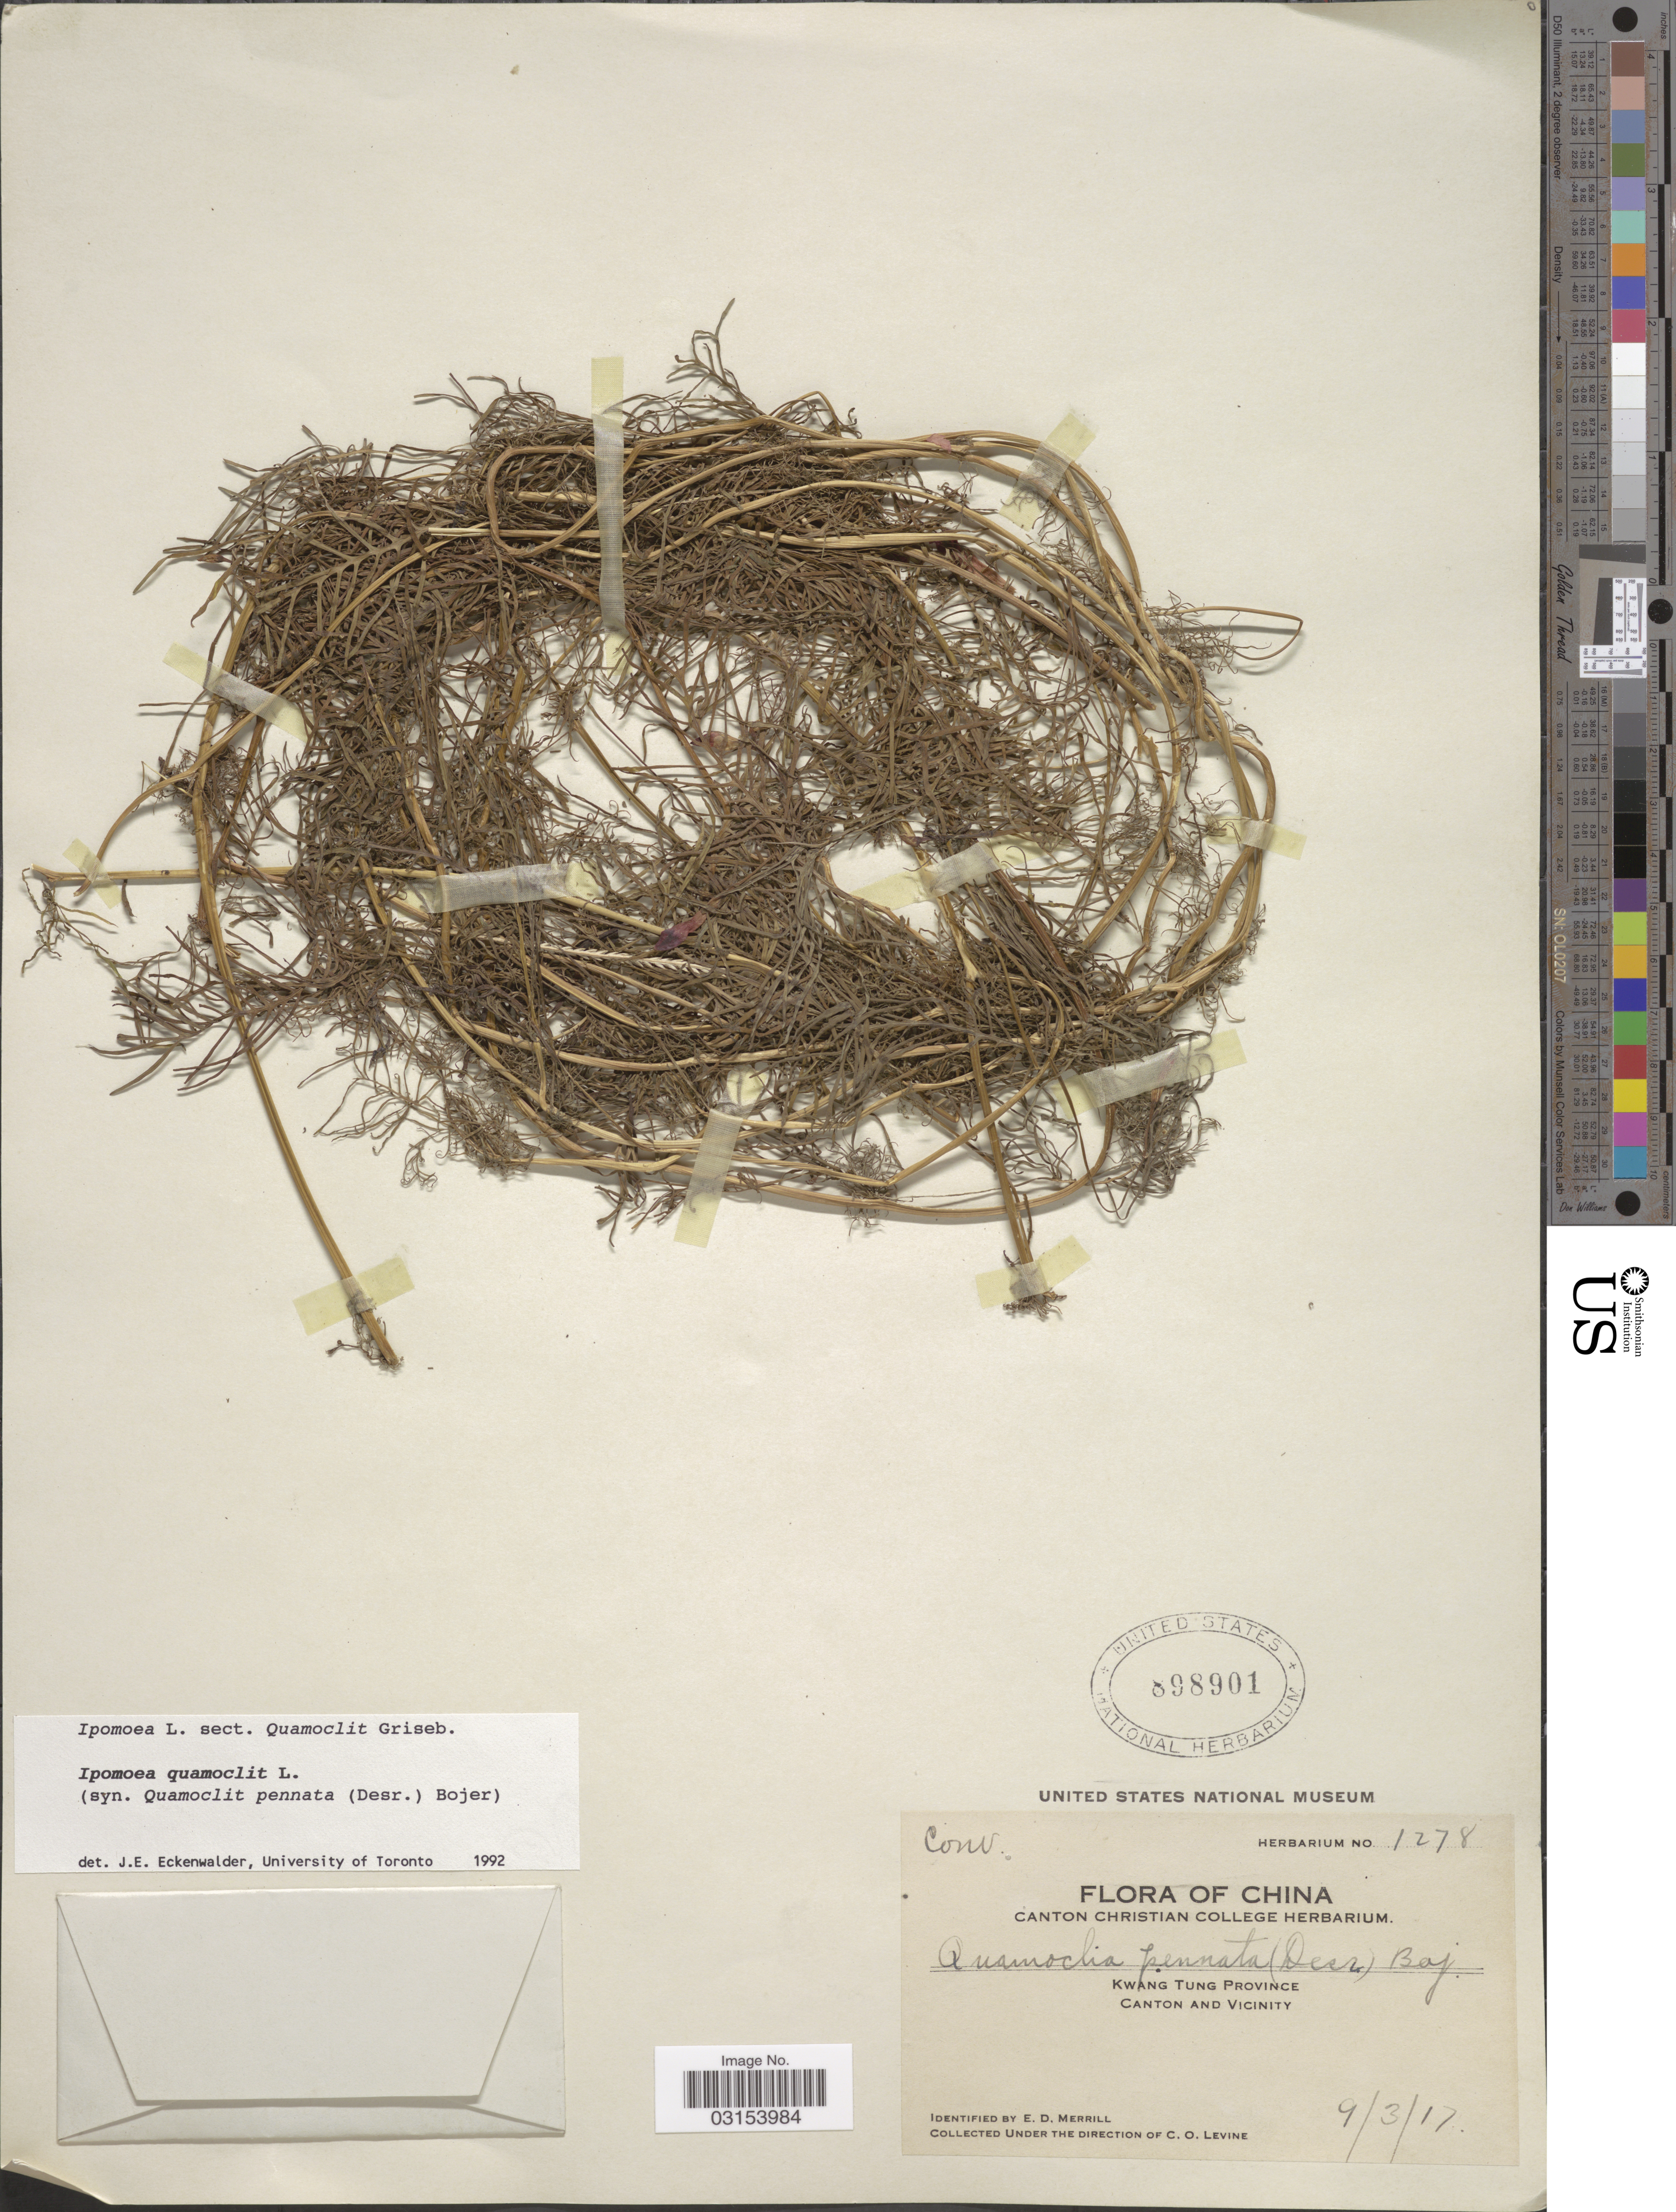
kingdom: Plantae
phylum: Tracheophyta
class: Magnoliopsida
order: Solanales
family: Convolvulaceae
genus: Ipomoea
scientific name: Ipomoea quamoclit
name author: L.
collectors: C. O. Levine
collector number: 1278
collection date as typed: Transcribed d/m/y: 9/3/17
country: China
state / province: Guangdong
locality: Kwang Tung Province. Canton and Vicinity.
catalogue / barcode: US 898901